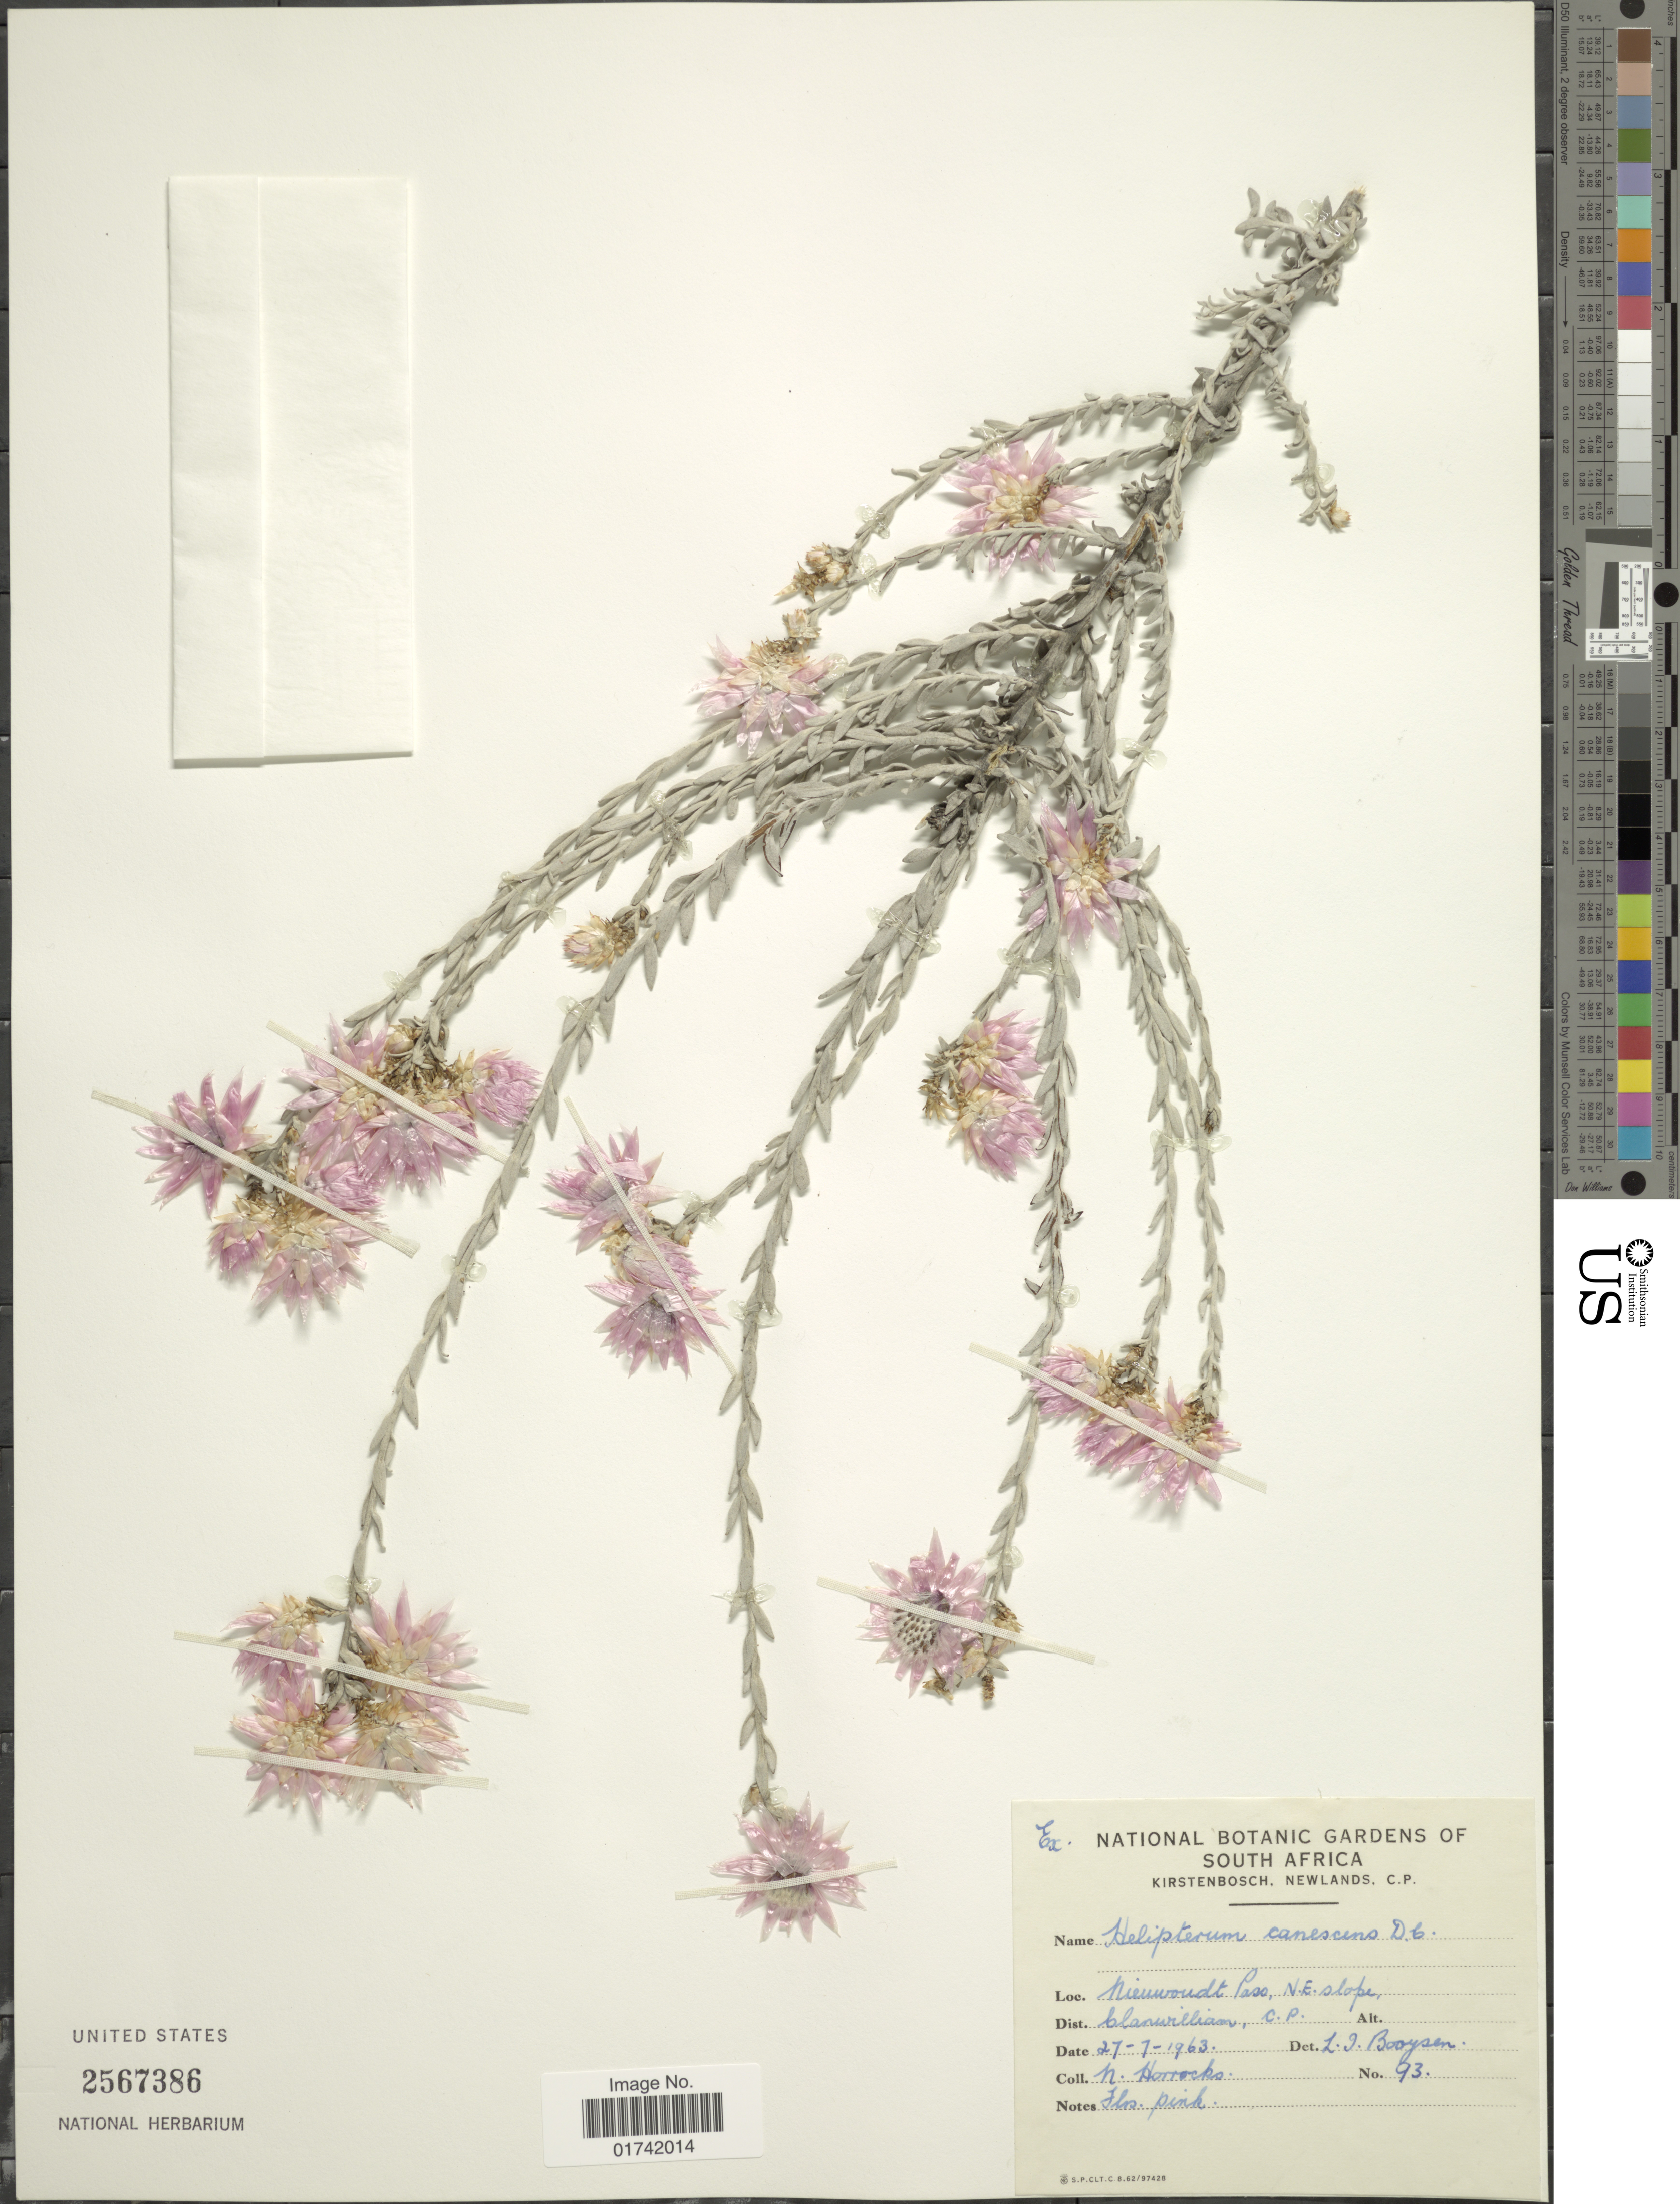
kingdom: Plantae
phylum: Tracheophyta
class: Magnoliopsida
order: Asterales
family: Asteraceae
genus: Helipterum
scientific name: Helipterum canescens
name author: DC.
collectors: N. Horrocks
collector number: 93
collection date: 1963-07-27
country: South Africa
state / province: Western Cape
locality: Nieuwoudt Paso, N.E. slopes. Dist. Clanwilliam, C. P.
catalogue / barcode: US 2567386